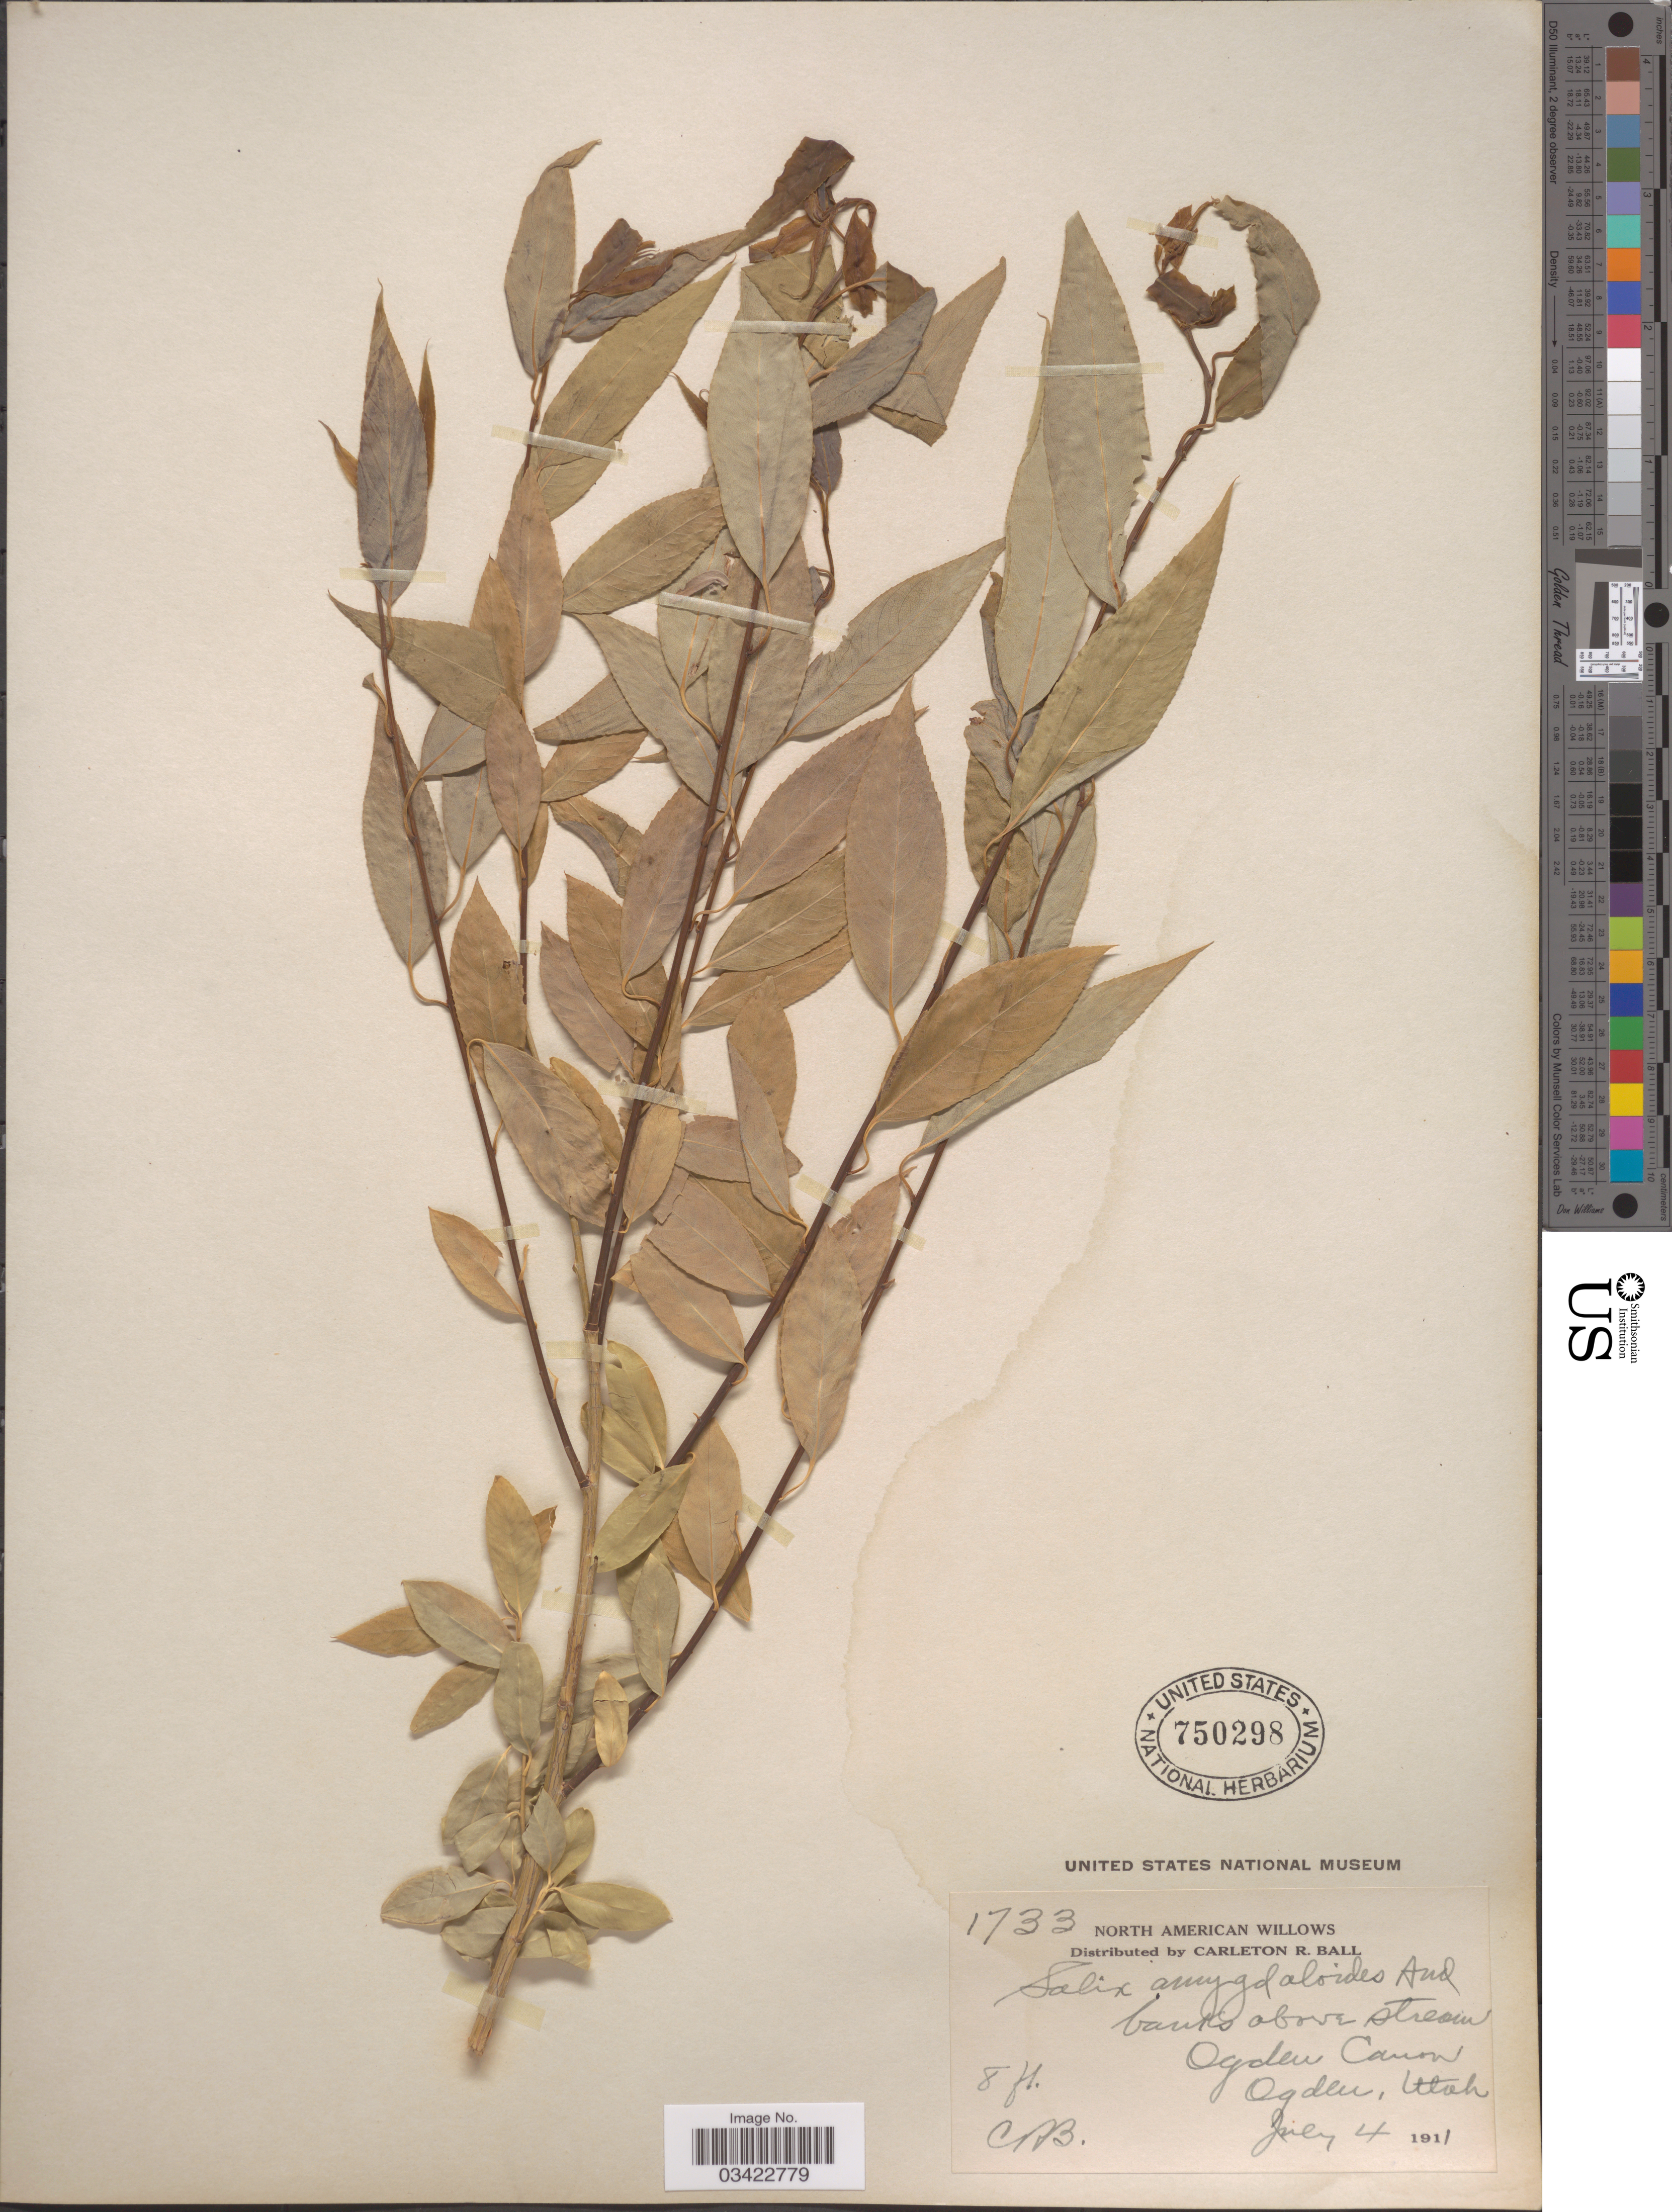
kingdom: Plantae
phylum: Tracheophyta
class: Magnoliopsida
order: Malpighiales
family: Salicaceae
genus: Salix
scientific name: Salix amygdaloides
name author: Andersson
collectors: C. R. Ball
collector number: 1733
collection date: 1911-07-04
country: United States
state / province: Utah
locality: Ogden Canon, Ogden.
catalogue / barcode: US 750298